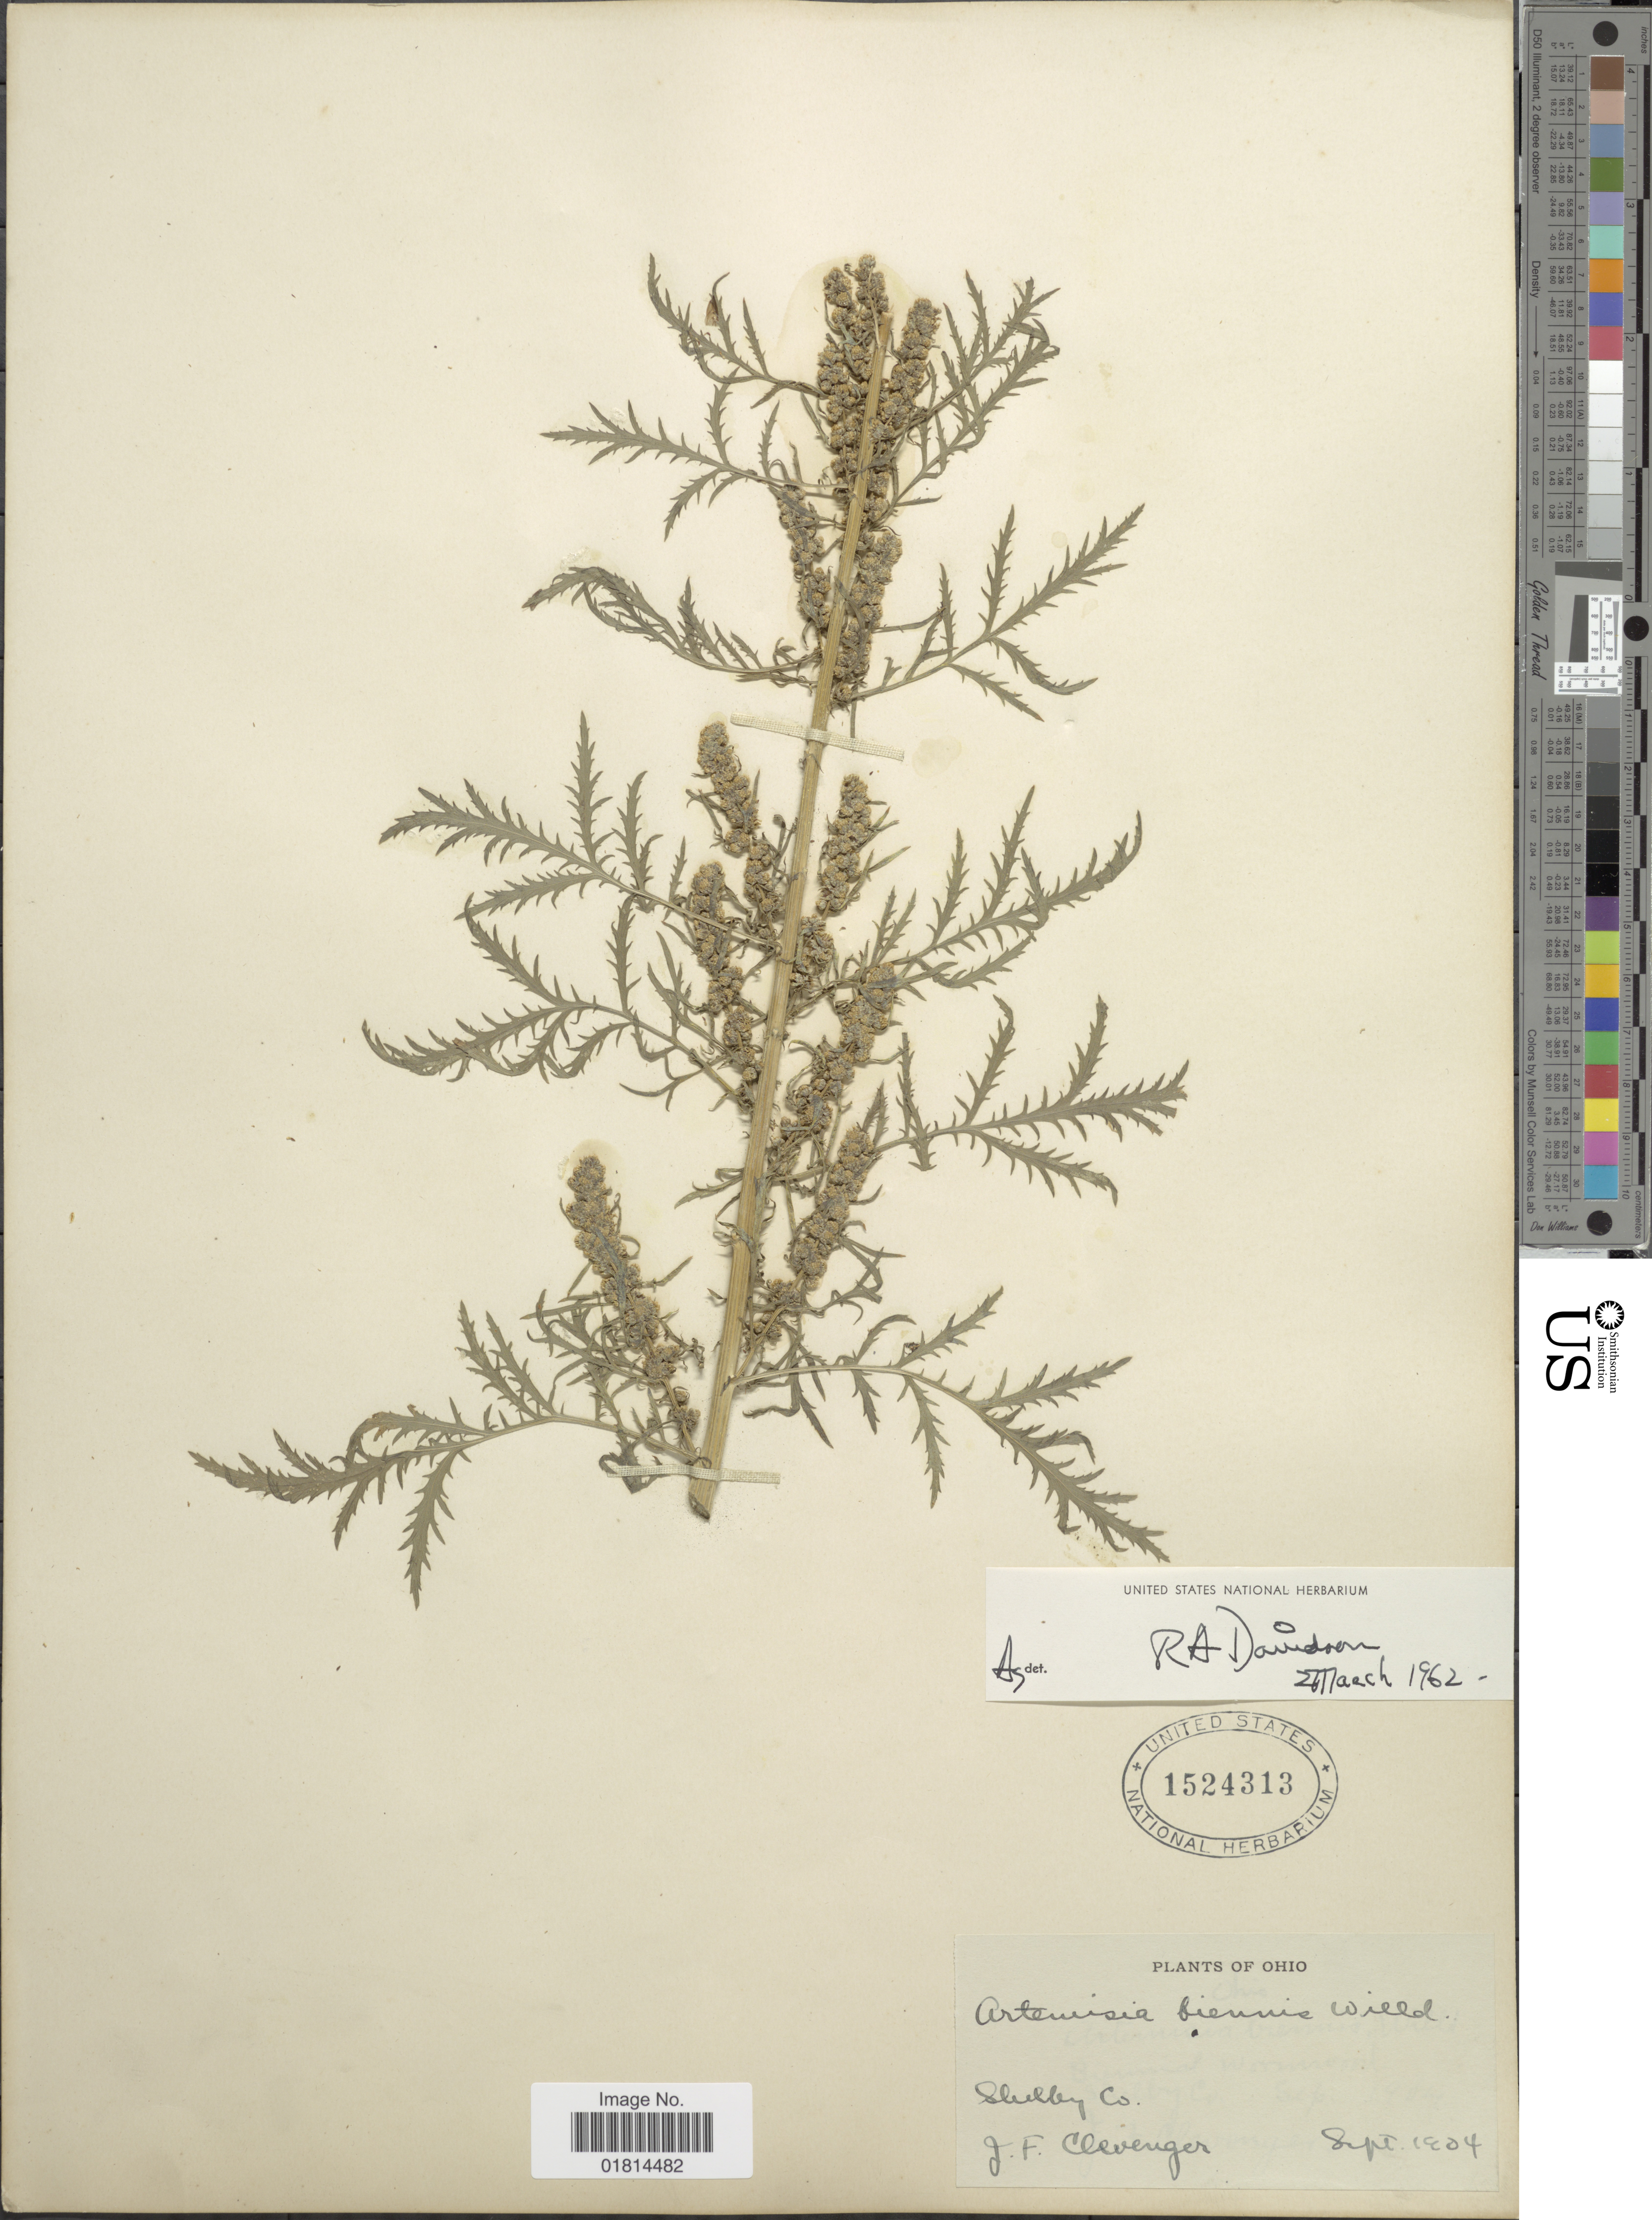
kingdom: Plantae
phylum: Tracheophyta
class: Magnoliopsida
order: Asterales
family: Asteraceae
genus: Artemisia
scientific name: Artemisia biennis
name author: Willd.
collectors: J. F. Clevenger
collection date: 1904-09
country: United States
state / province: Ohio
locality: Shelby Co.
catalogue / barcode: US 1524313